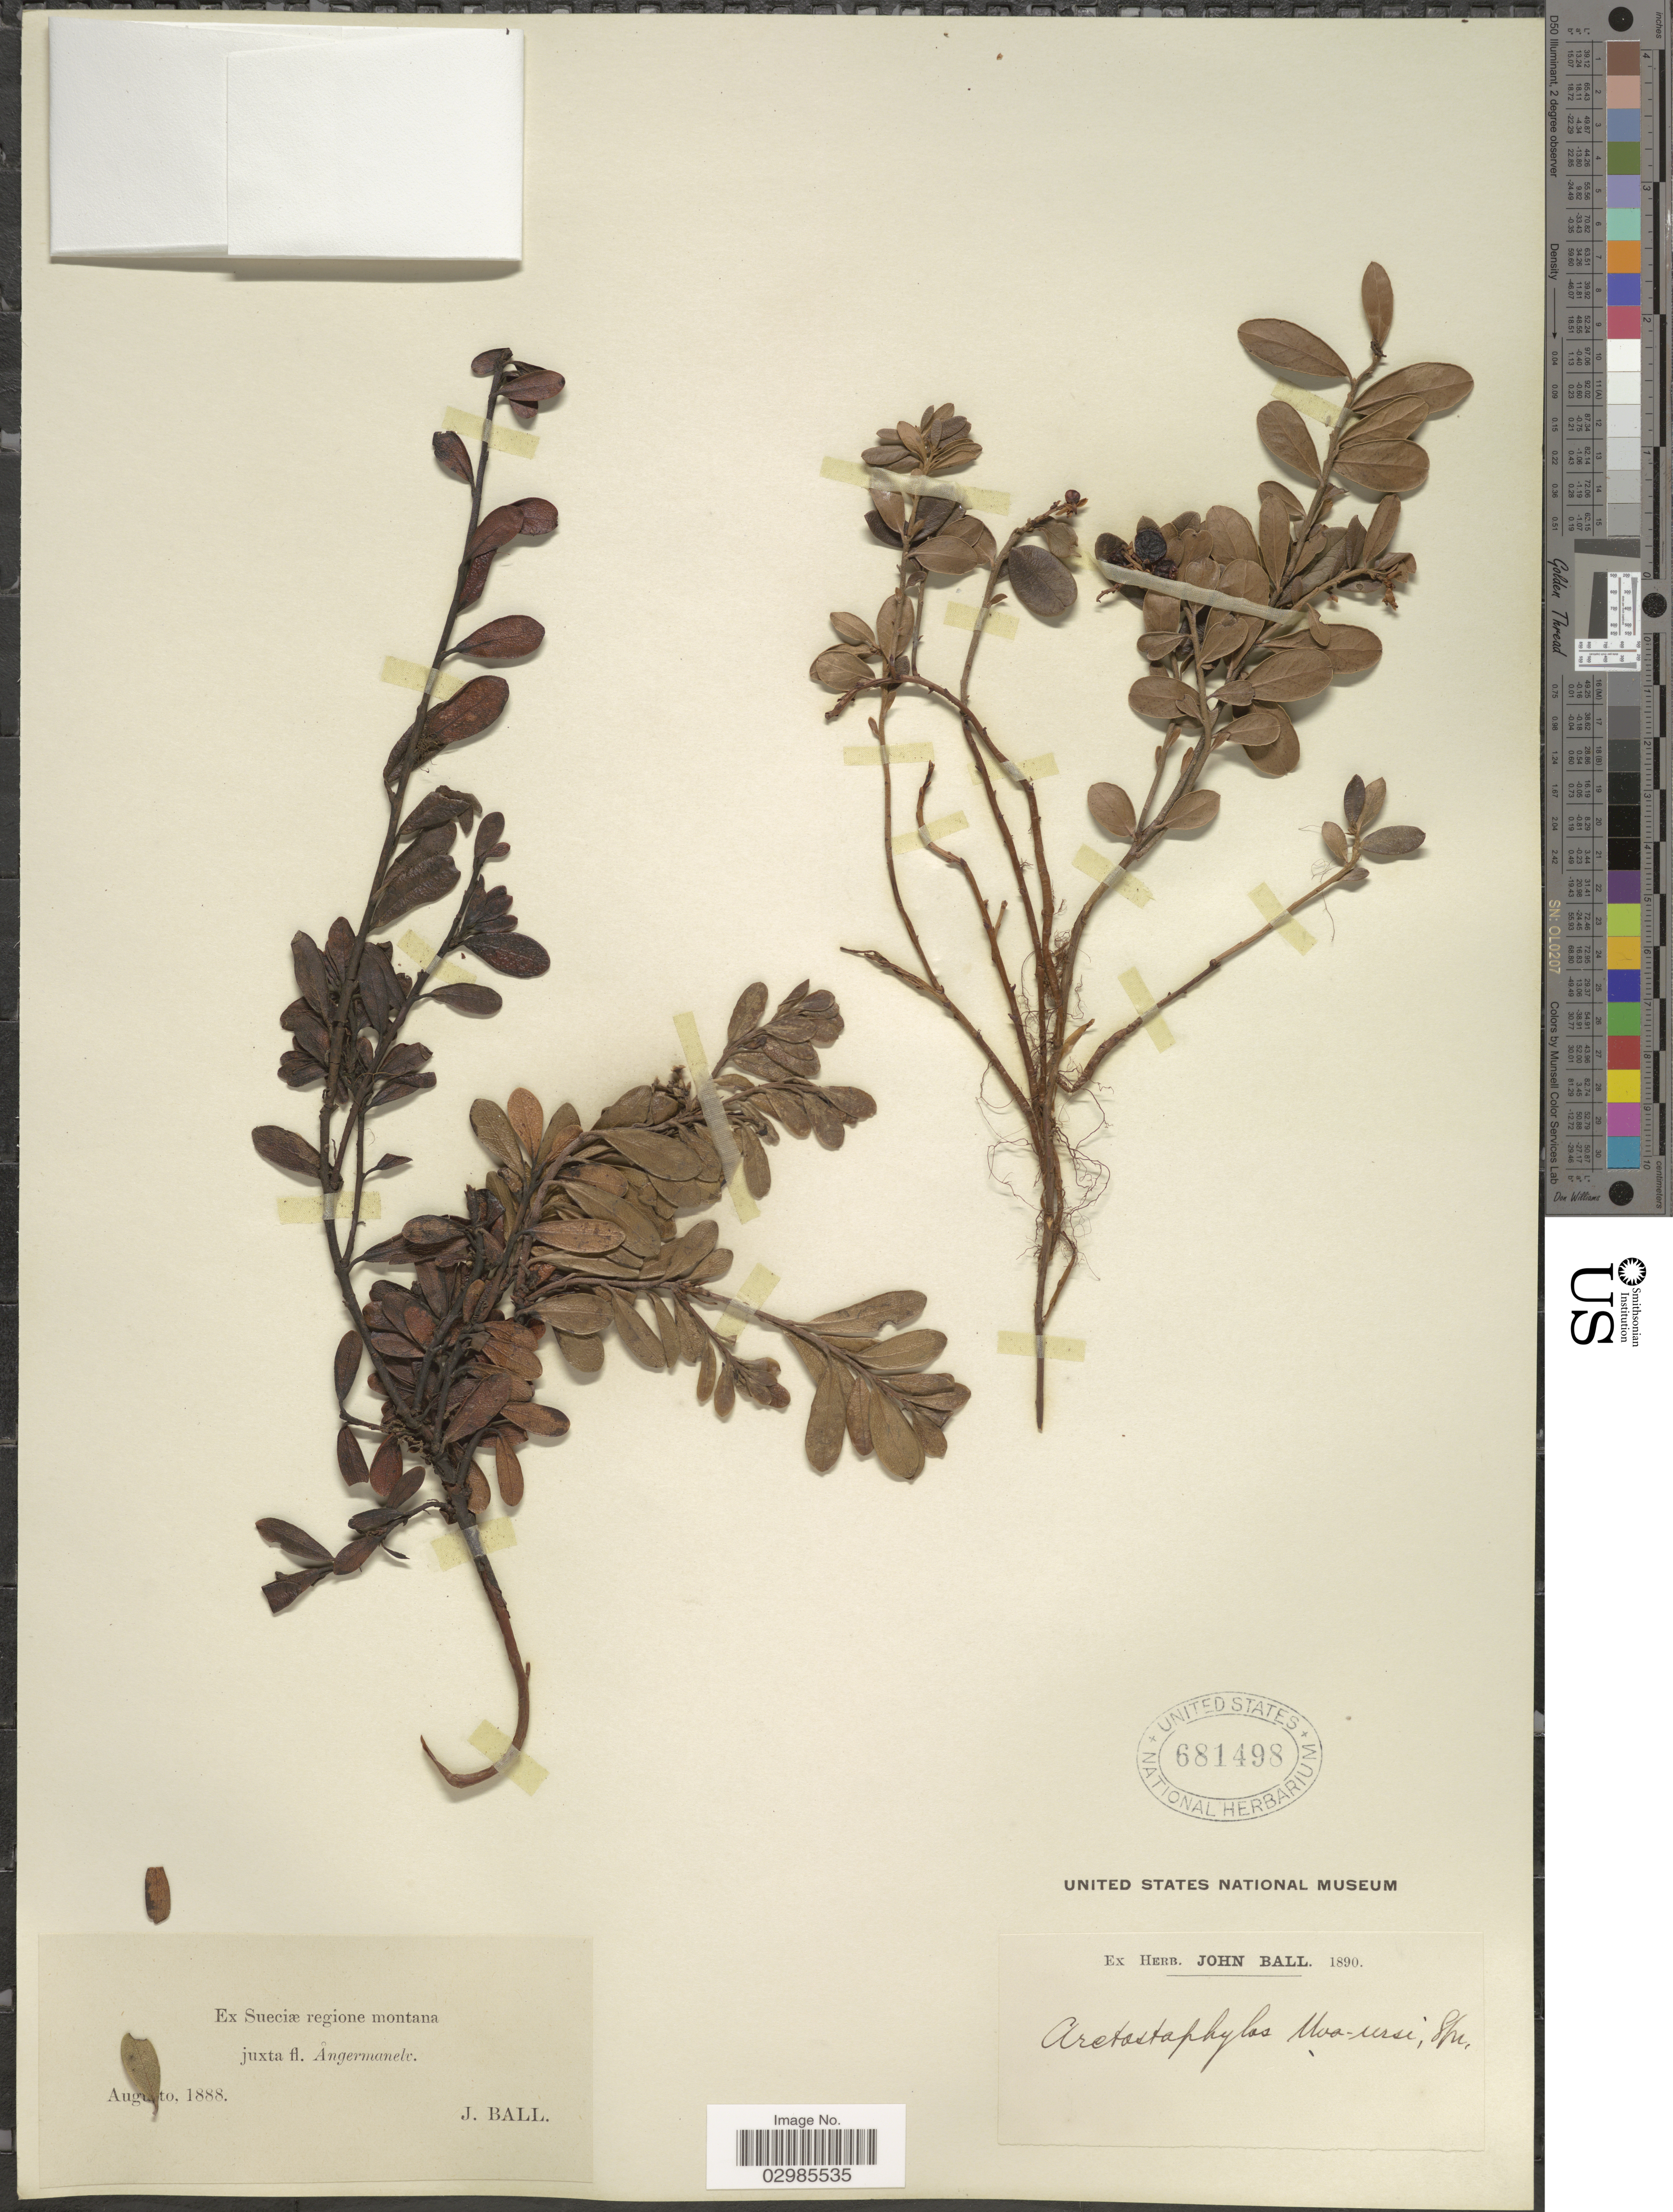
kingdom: Plantae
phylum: Tracheophyta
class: Magnoliopsida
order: Ericales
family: Ericaceae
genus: Arctostaphylos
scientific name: Arctostaphylos uva-ursi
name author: (L.) Spreng.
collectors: J. Ball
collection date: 1888-08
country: Sweden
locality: Ex Sueciae regione montana, juxta fl. Angermanelv.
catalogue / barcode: US 681498